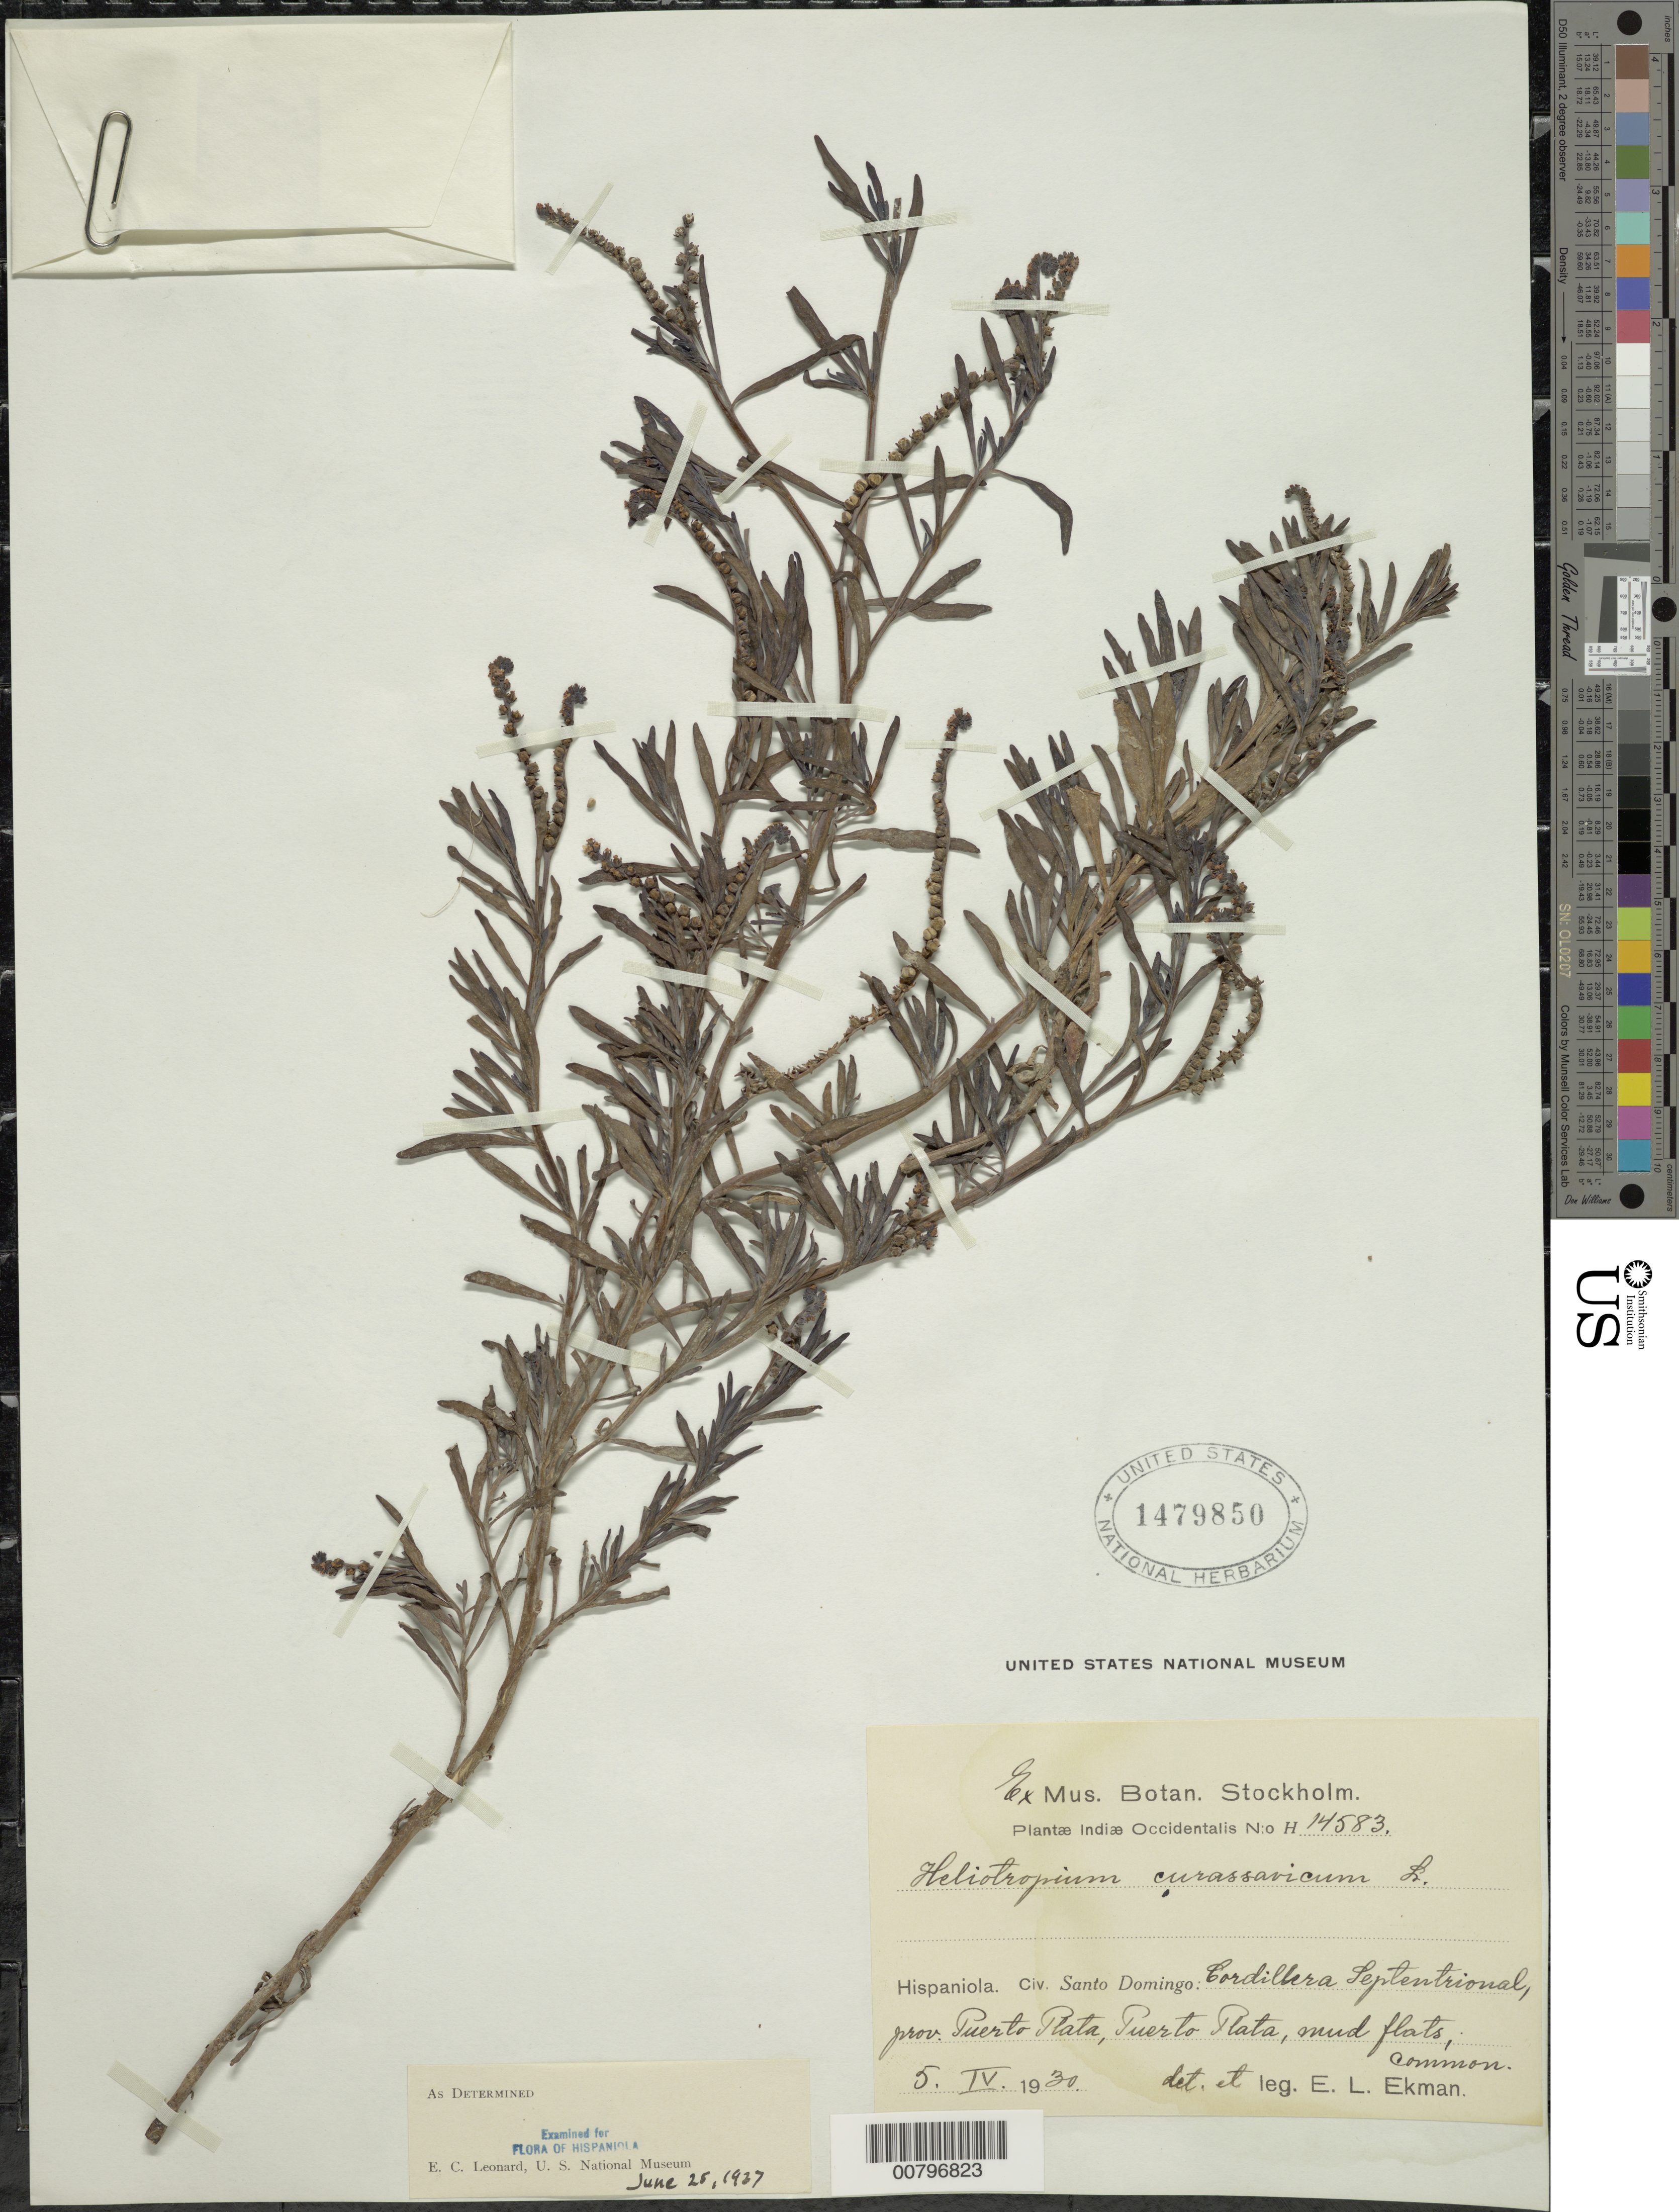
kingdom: Plantae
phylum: Tracheophyta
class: Magnoliopsida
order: Boraginales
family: Heliotropiaceae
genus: Heliotropium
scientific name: Heliotropium curassavicum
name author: L.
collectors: E. L. Ekman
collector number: H 14583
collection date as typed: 05 Apr 1930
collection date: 1930-04-05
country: Dominican Republic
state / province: Puerto Plata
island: Hispaniola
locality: Cordillera Septentrional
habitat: Mud flats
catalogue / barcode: US 1479850